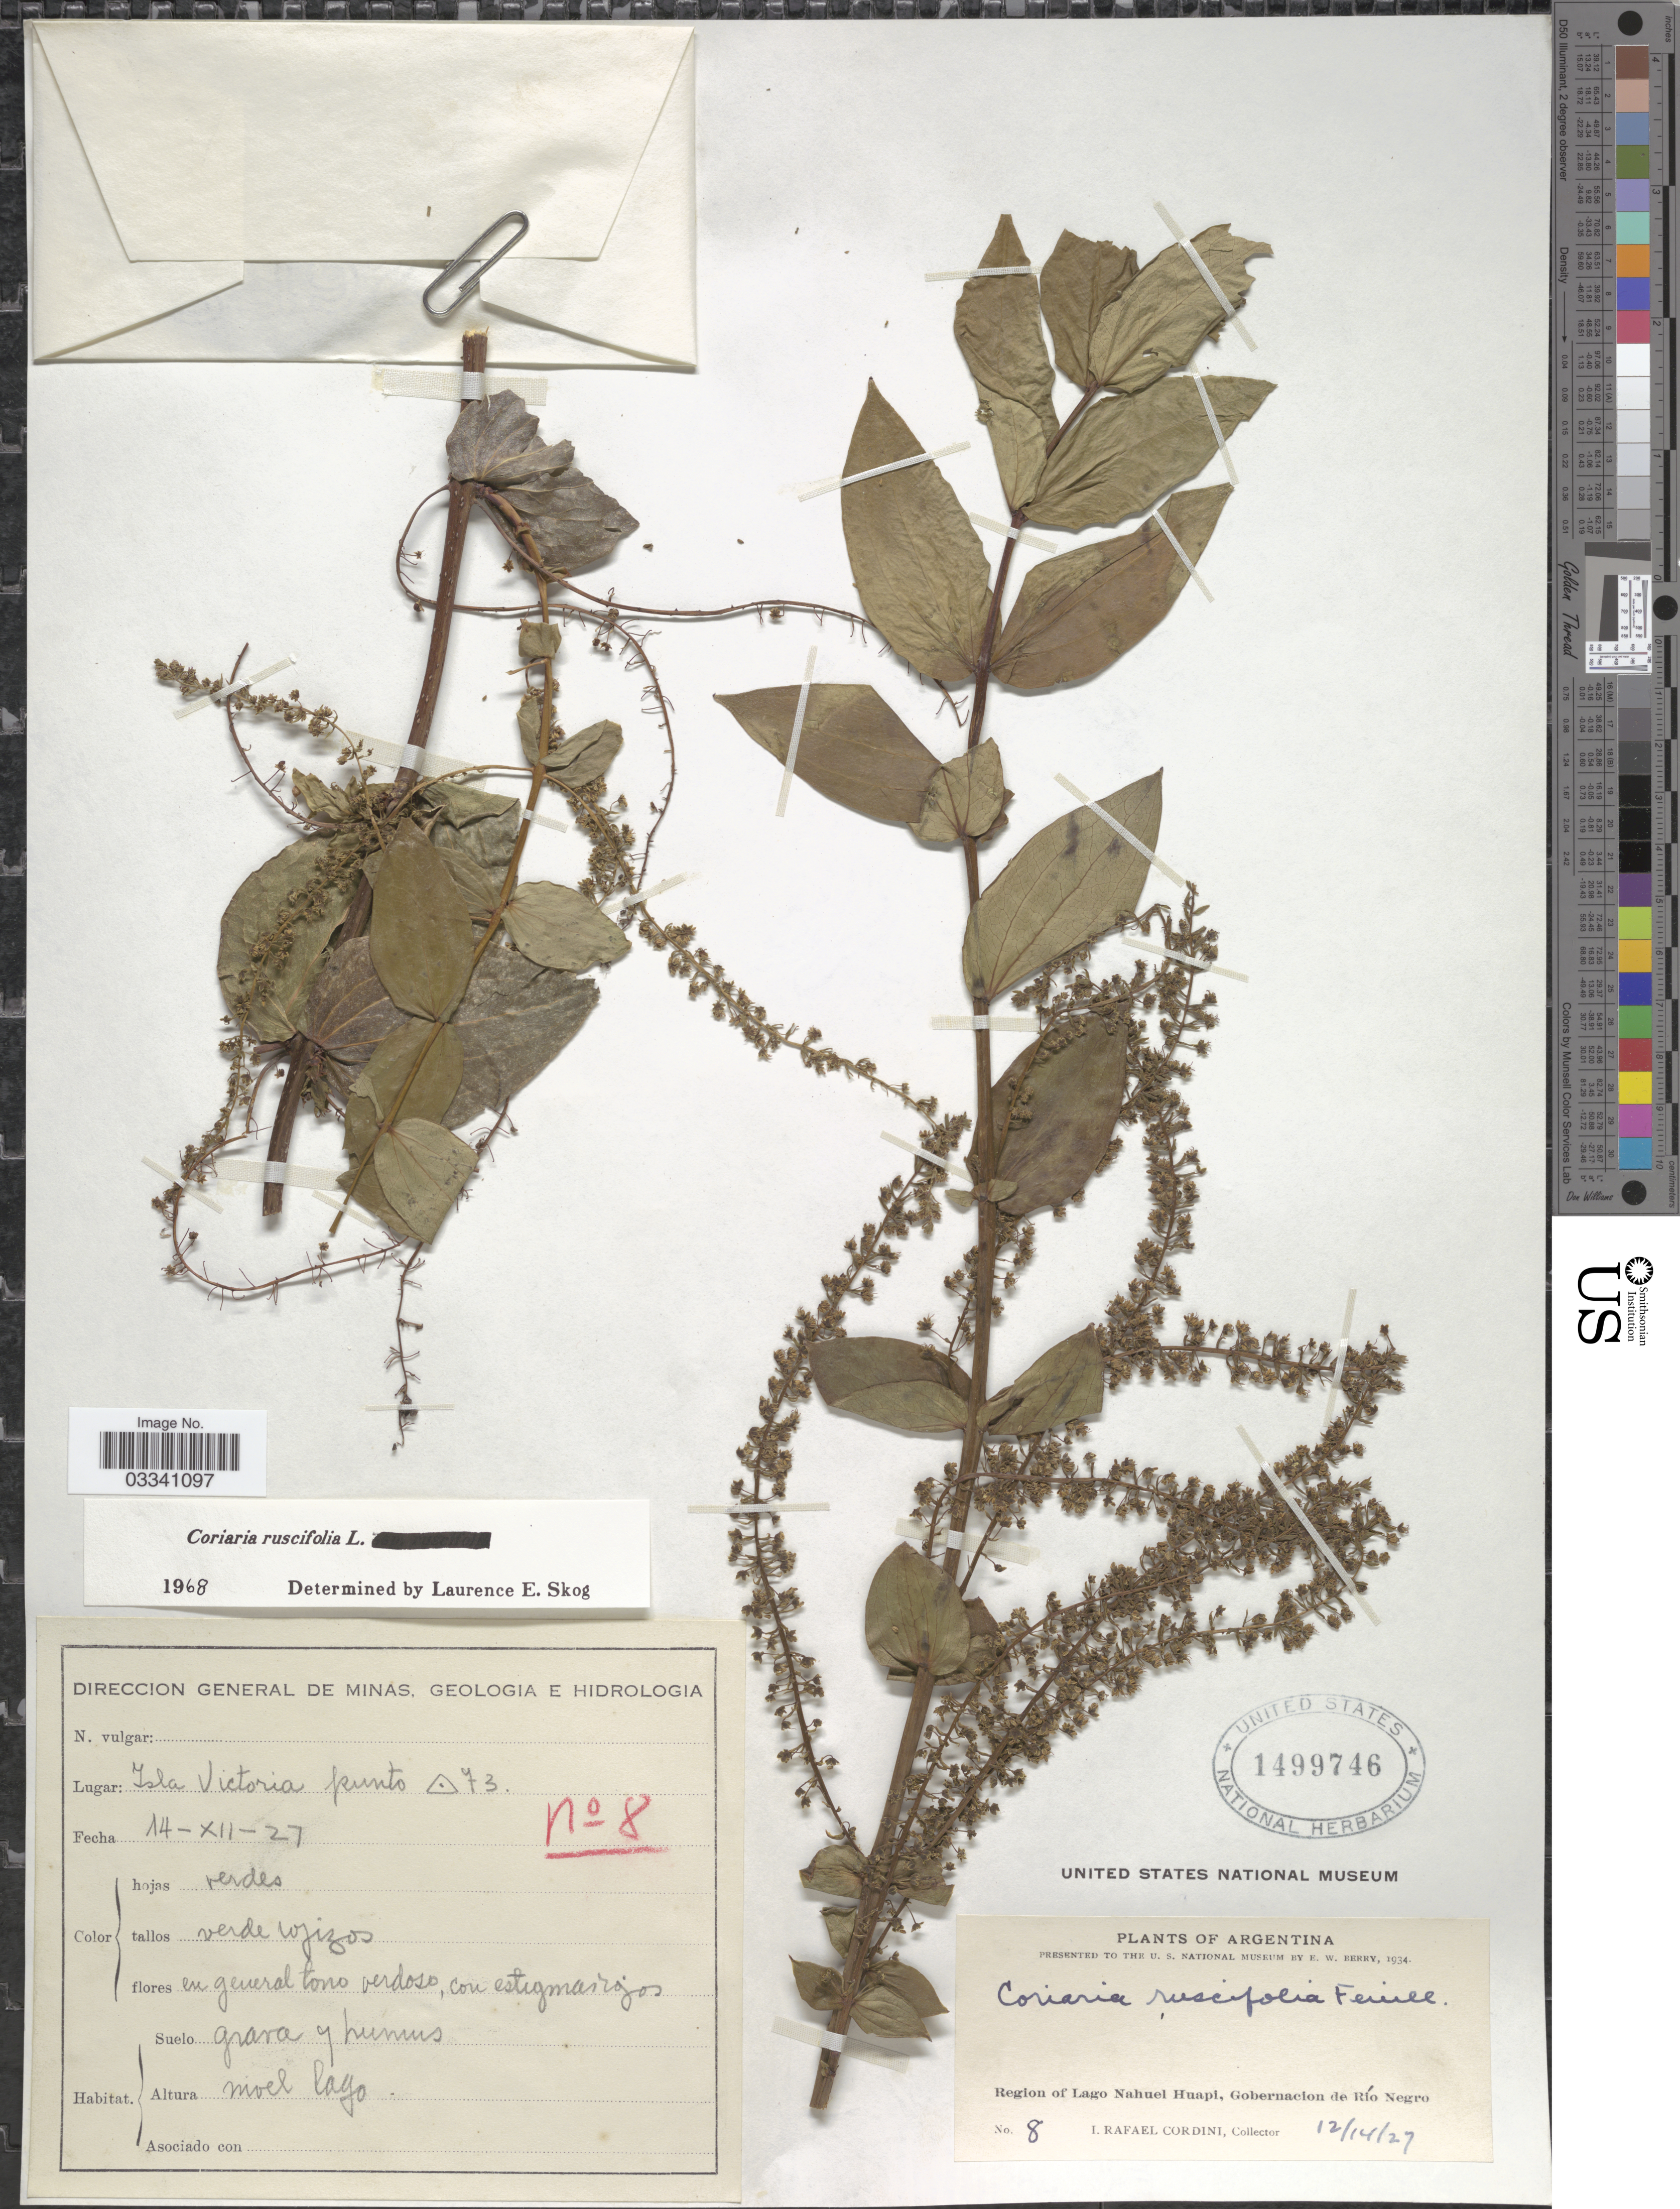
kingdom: Plantae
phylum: Tracheophyta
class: Magnoliopsida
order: Cucurbitales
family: Coriariaceae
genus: Coriaria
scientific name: Coriaria ruscifolia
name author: L.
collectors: I. Cordini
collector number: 8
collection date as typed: Transcribed d/m/y: 14/12/27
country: Argentina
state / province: Rio Negro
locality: Isla Victoria punto 73. Region of Lago Nahuel Huapi, Gobernación de Río Negro.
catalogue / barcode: US 1499746